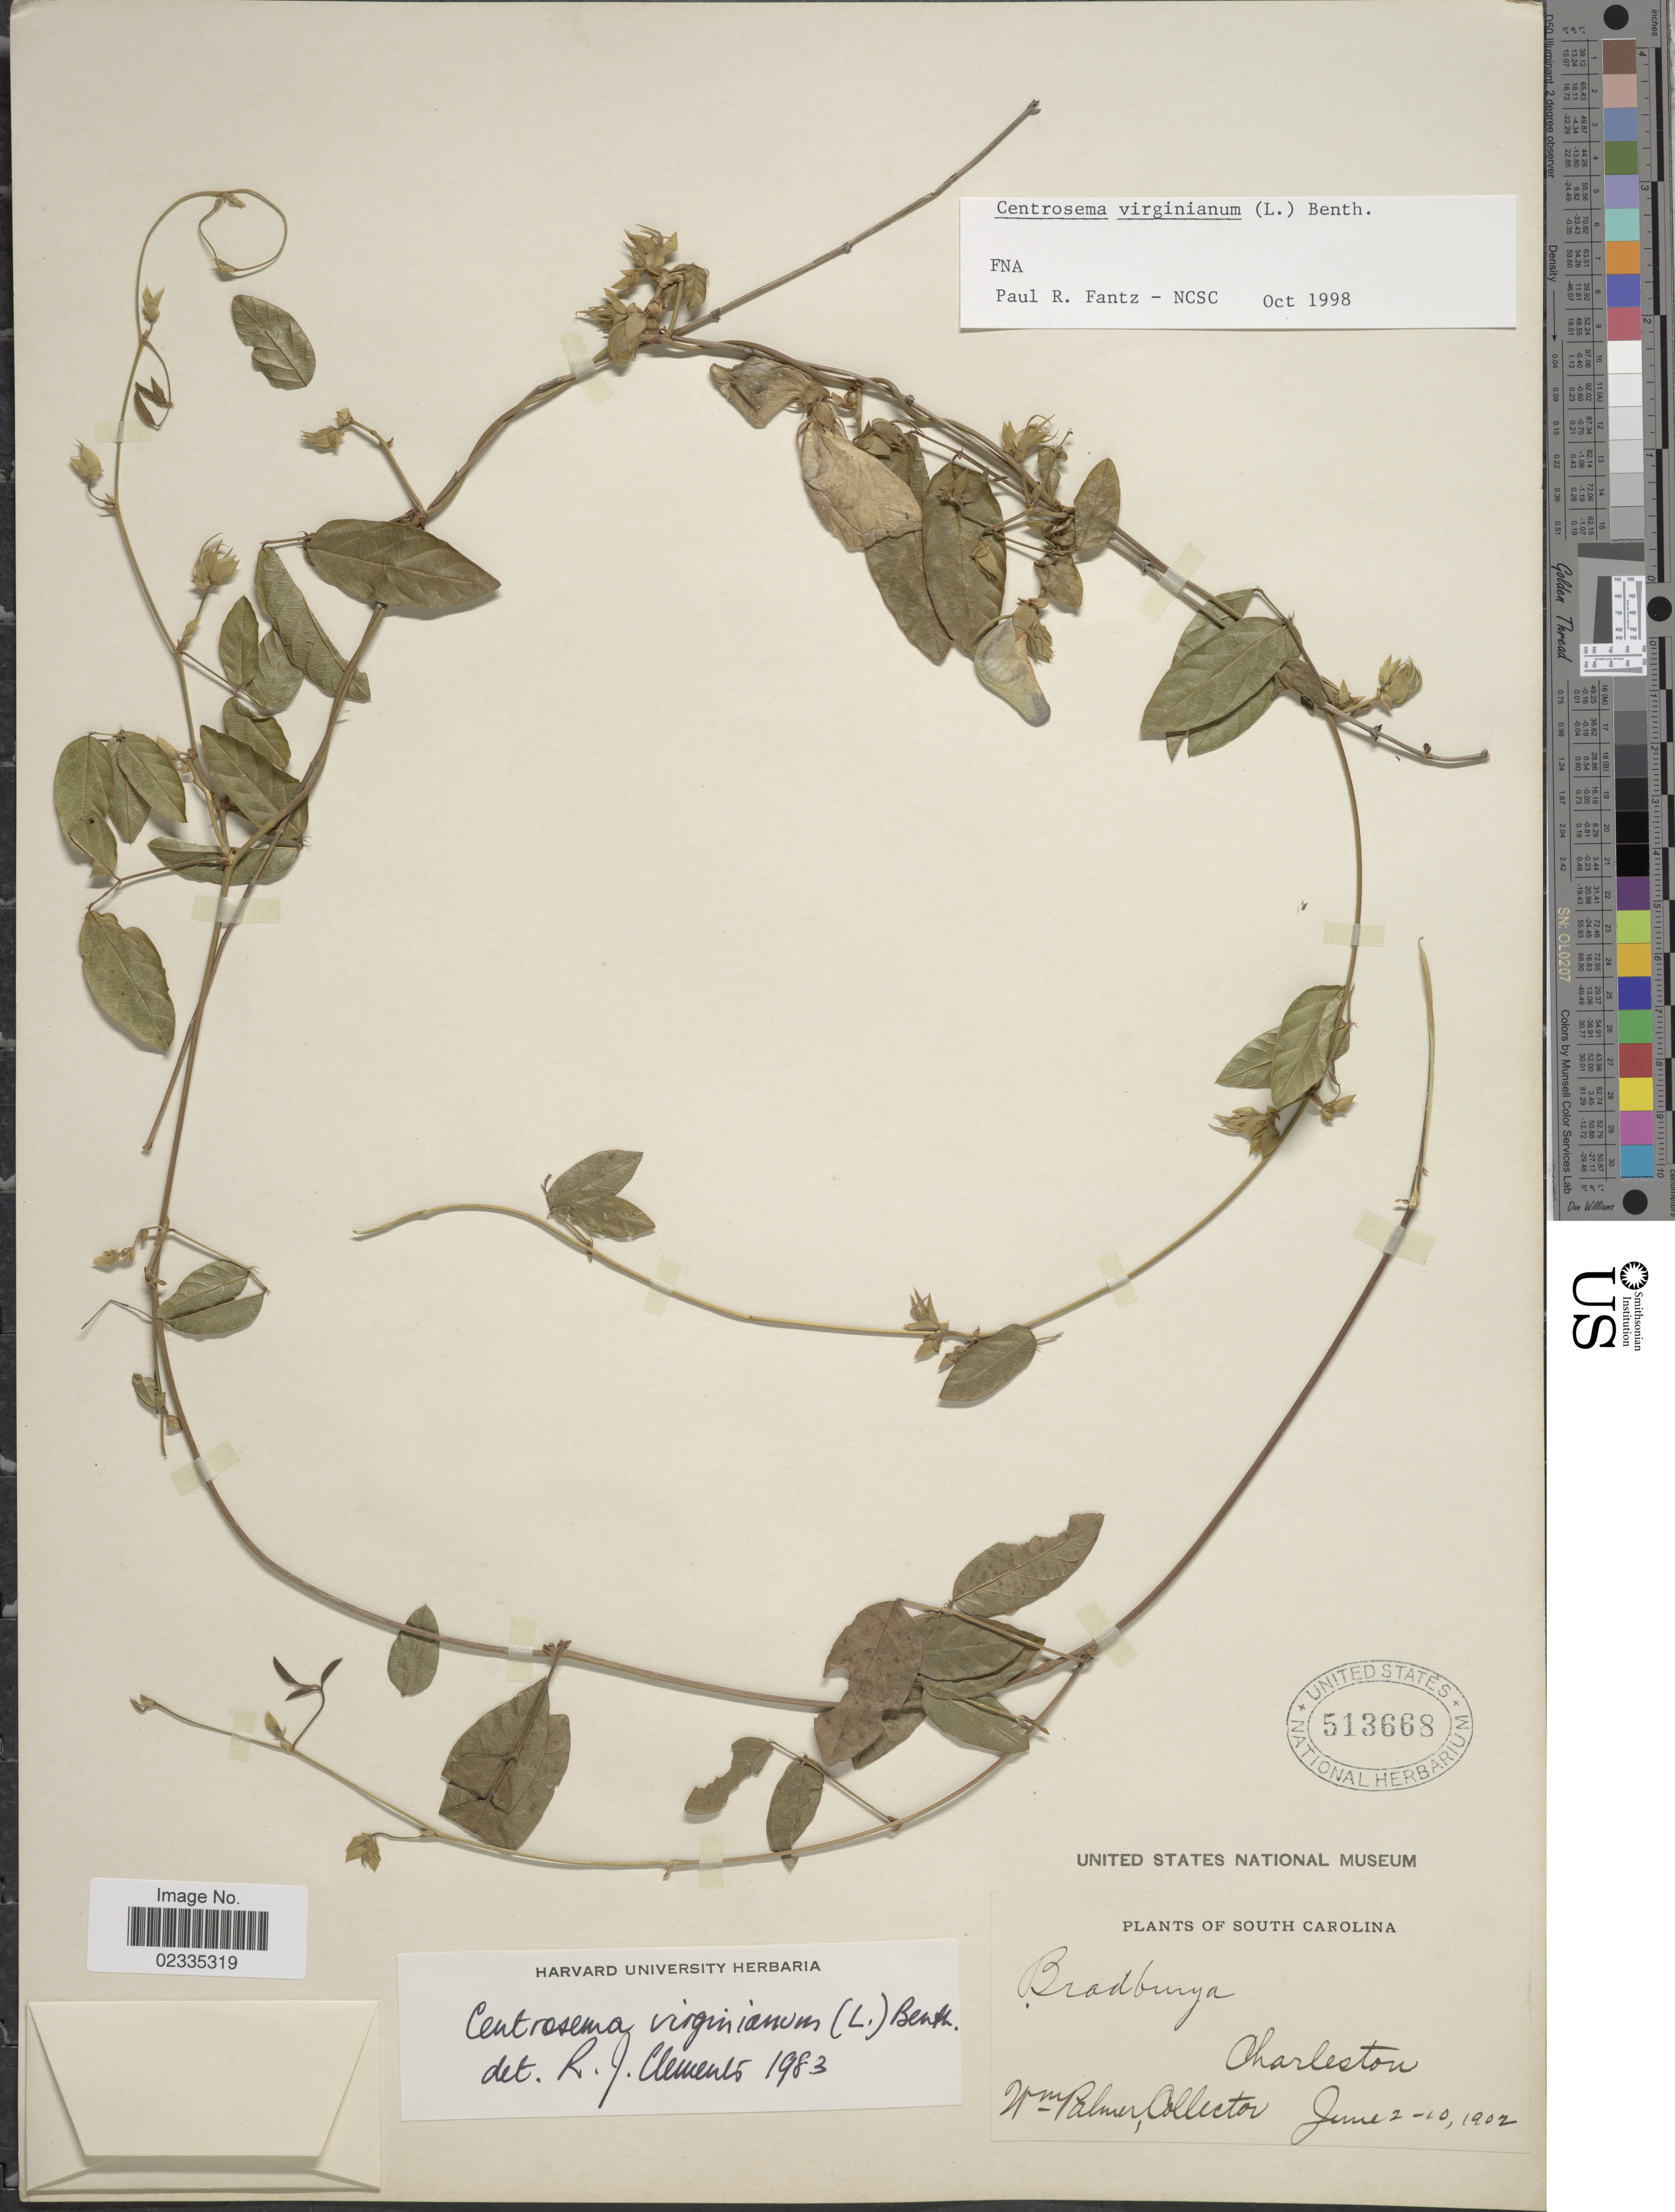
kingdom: Plantae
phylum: Tracheophyta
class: Magnoliopsida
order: Fabales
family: Fabaceae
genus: Centrosema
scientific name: Centrosema virginianum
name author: (L.) Benth.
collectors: W. Palmer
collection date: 1902-06-02/1902-06-10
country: United States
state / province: South Carolina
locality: Charleston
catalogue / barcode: US 513668